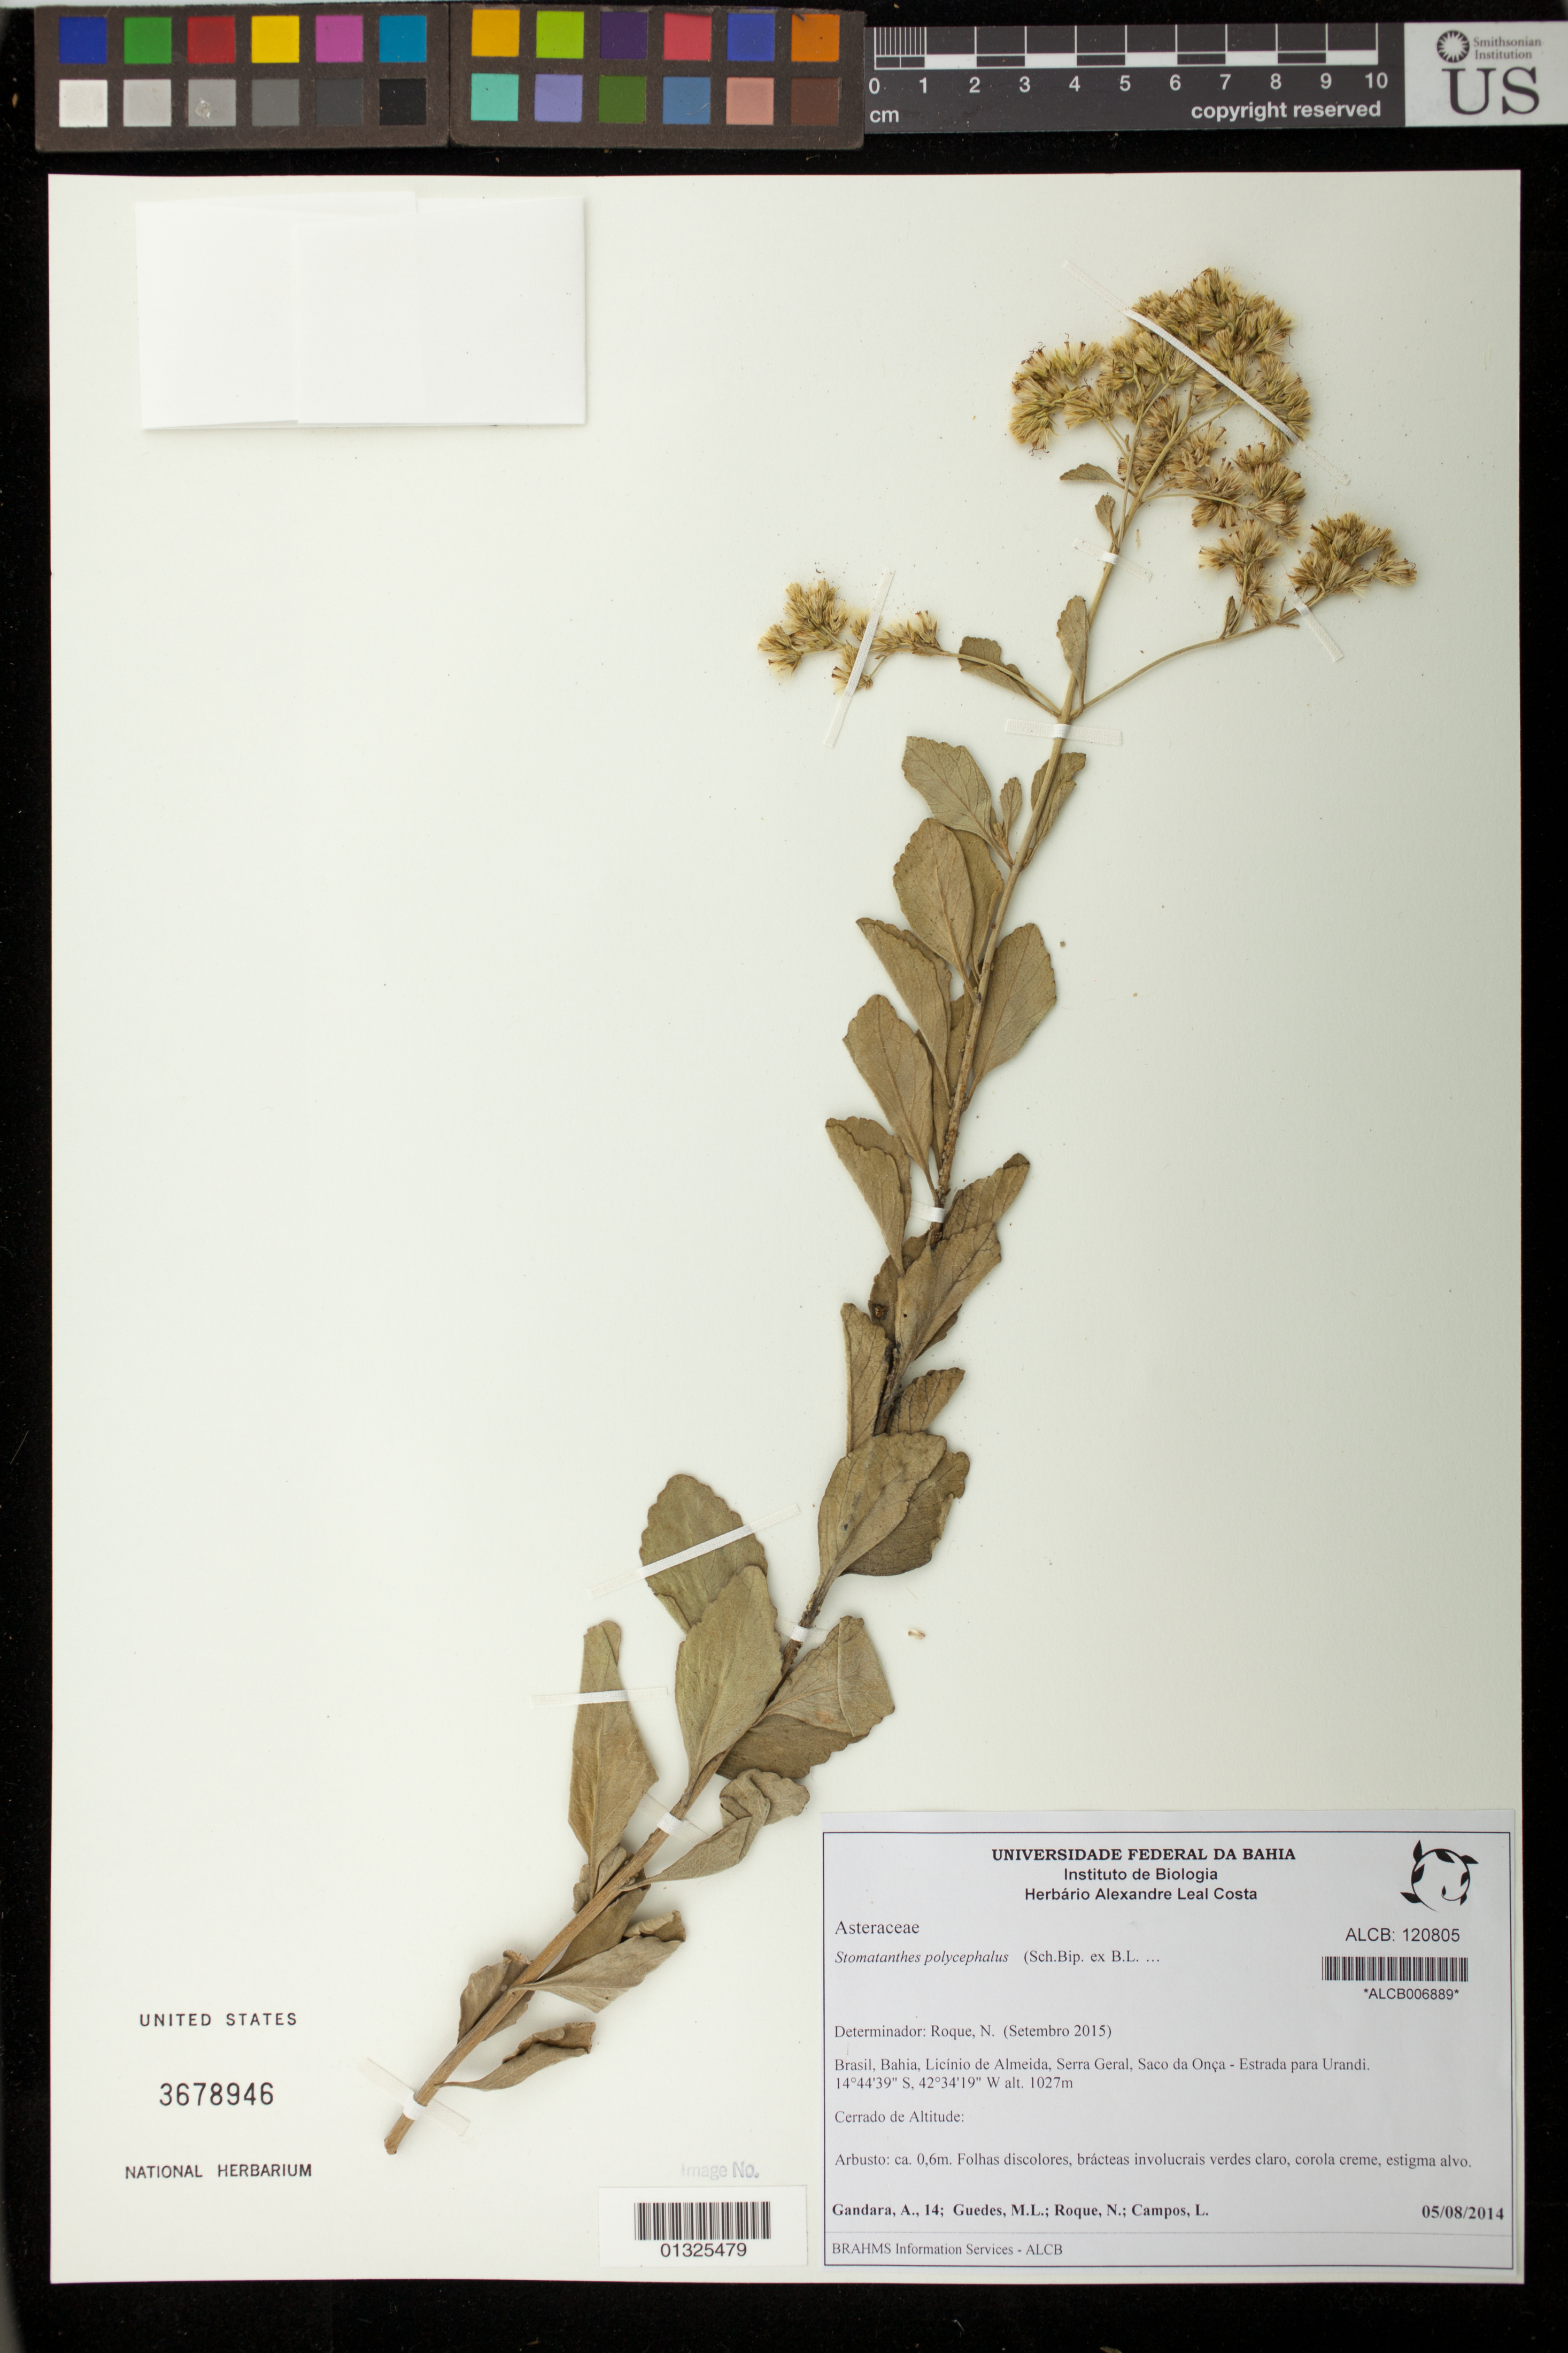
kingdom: Plantae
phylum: Tracheophyta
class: Magnoliopsida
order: Asterales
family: Asteraceae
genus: Stomatanthes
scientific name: Stomatanthes polycephalus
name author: (Sch. Bip. ex B.L. Rob.) H. Rob.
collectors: A. Gándara, M. L. Guedes, N. Roque & L. Campos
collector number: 14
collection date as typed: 5 August 2014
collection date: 2014-08-05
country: Brazil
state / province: Bahia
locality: Licinio de Almeida, Serra Geral, Saco da Onca - Estrada para Urandi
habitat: Cerrado de Altitude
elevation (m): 1027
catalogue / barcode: US 3678946